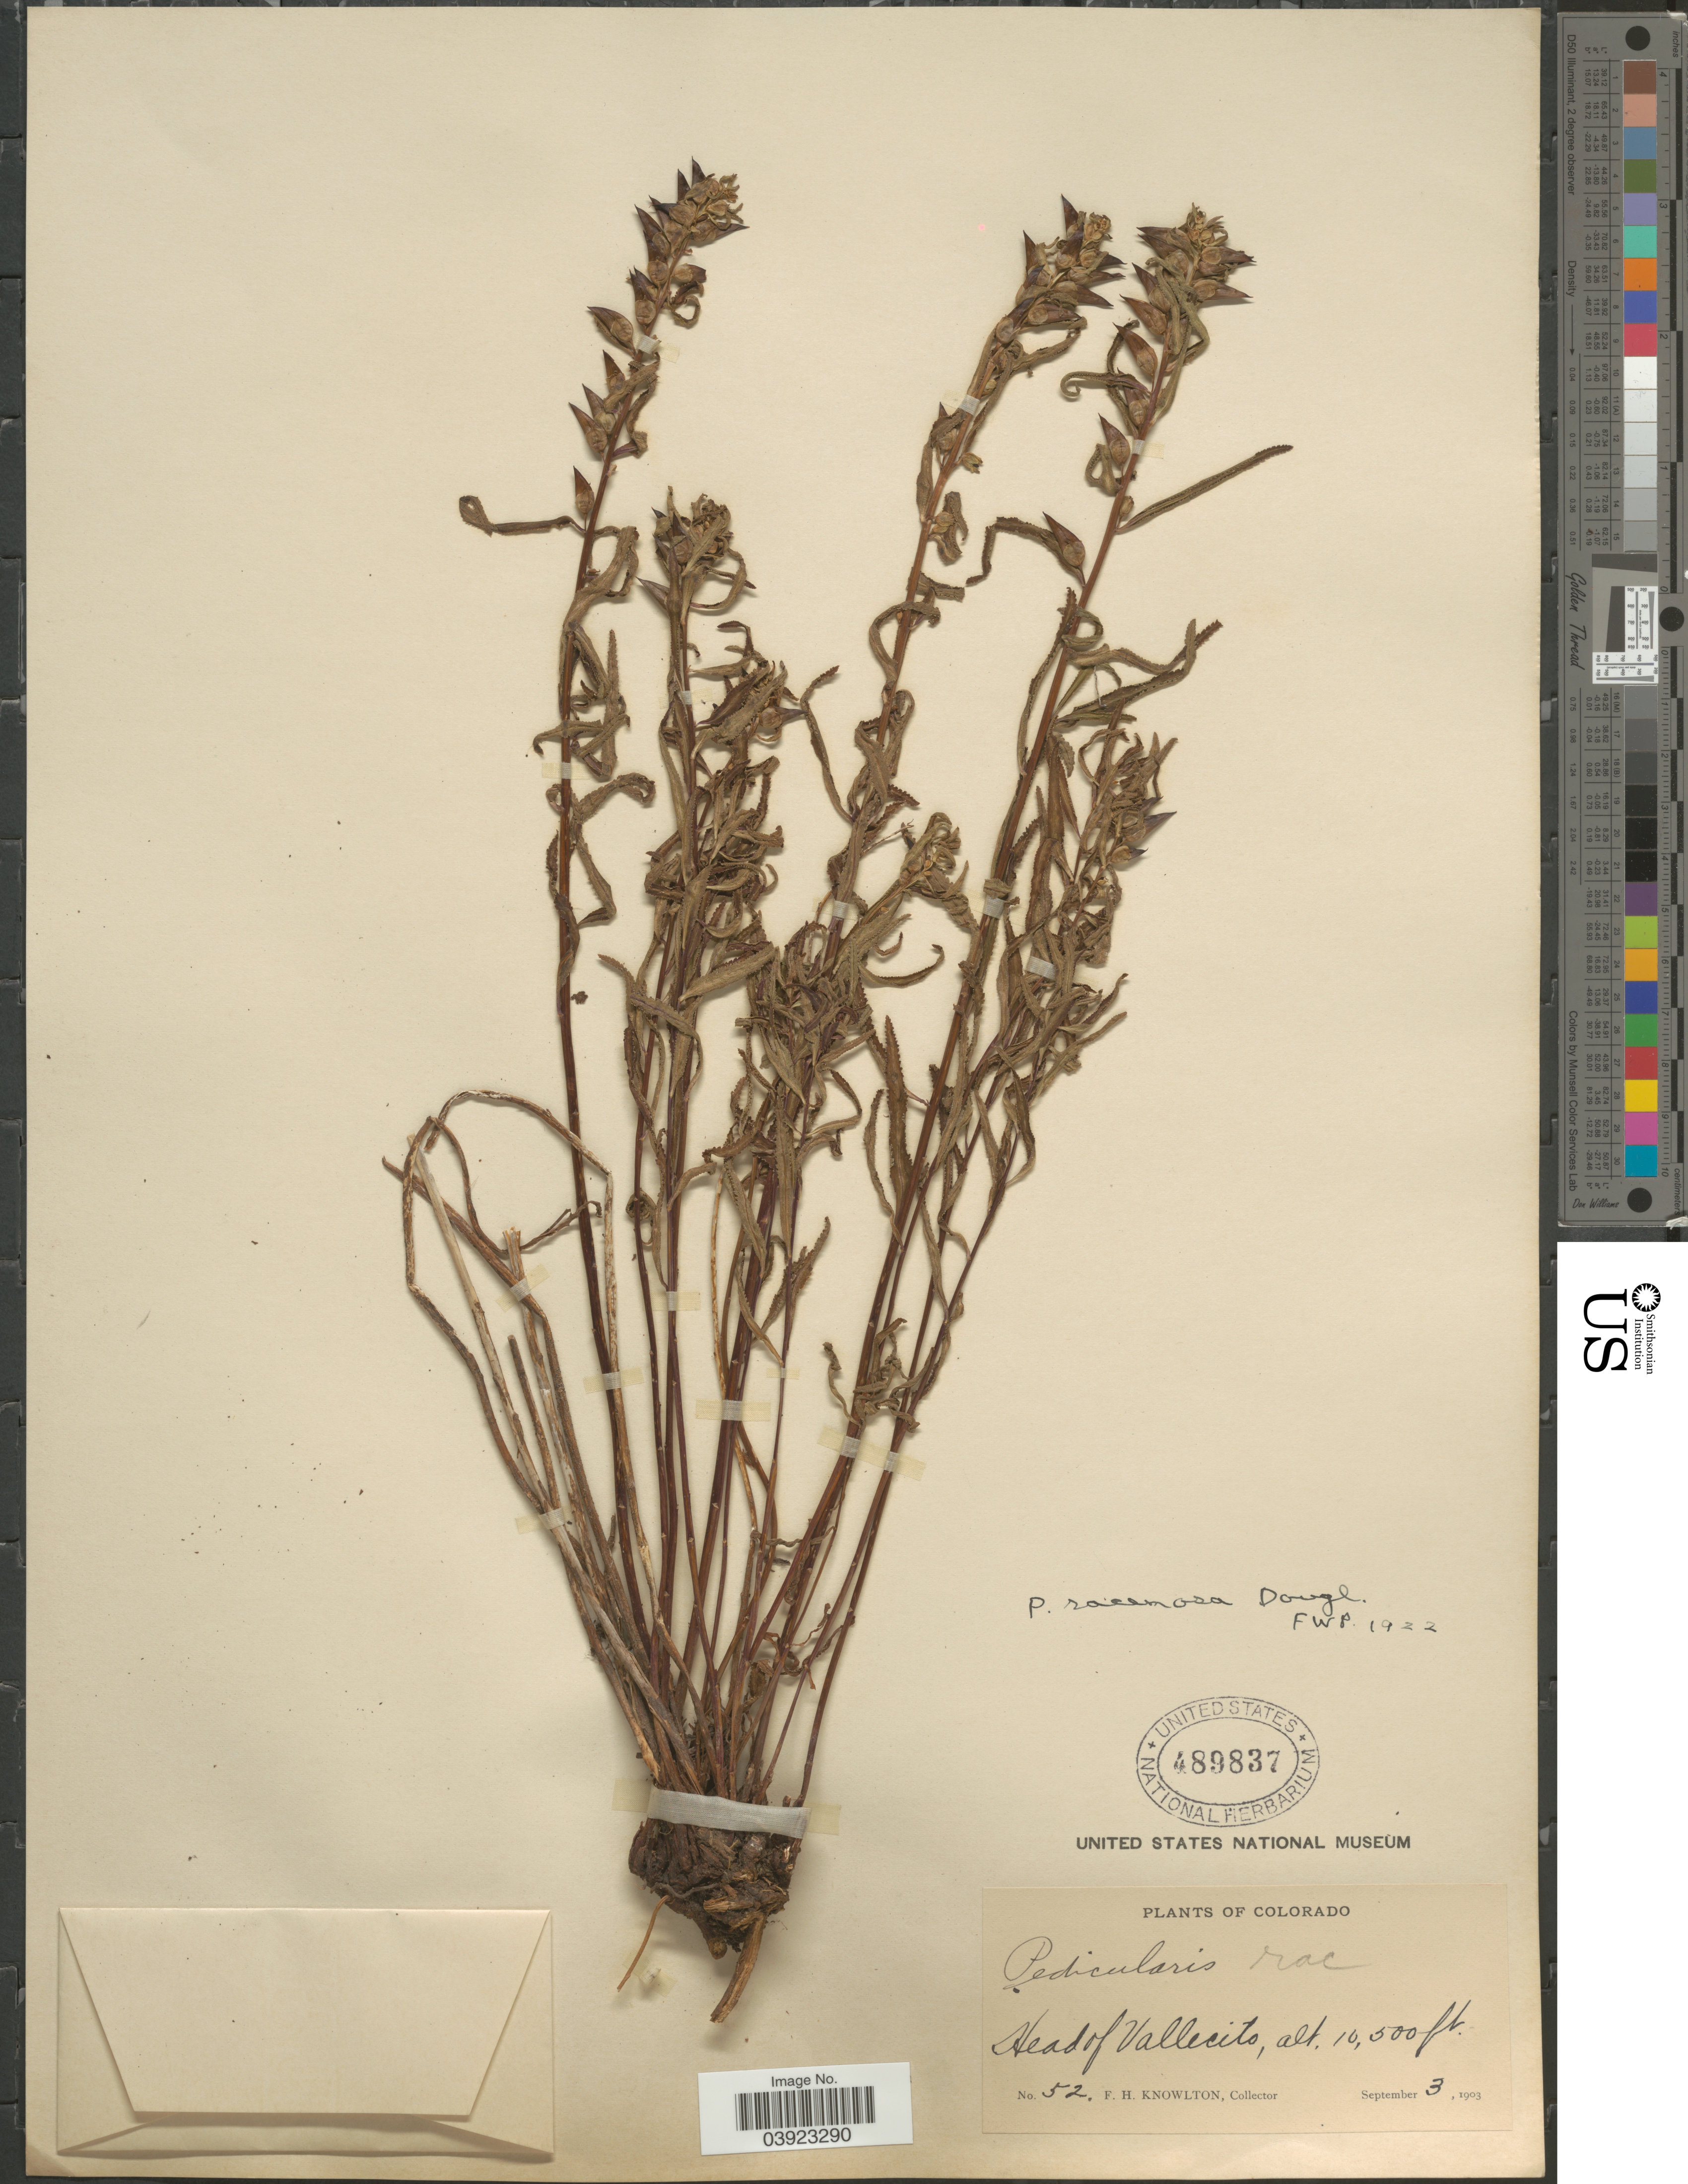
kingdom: Plantae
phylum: Tracheophyta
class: Magnoliopsida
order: Lamiales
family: Orobanchaceae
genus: Pedicularis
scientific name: Pedicularis racemosa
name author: Douglas ex Benth.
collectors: F. H. Knowlton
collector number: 52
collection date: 1903-09-03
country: United States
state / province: Colorado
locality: Head of Vallecito.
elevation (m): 3200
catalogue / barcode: US 489837